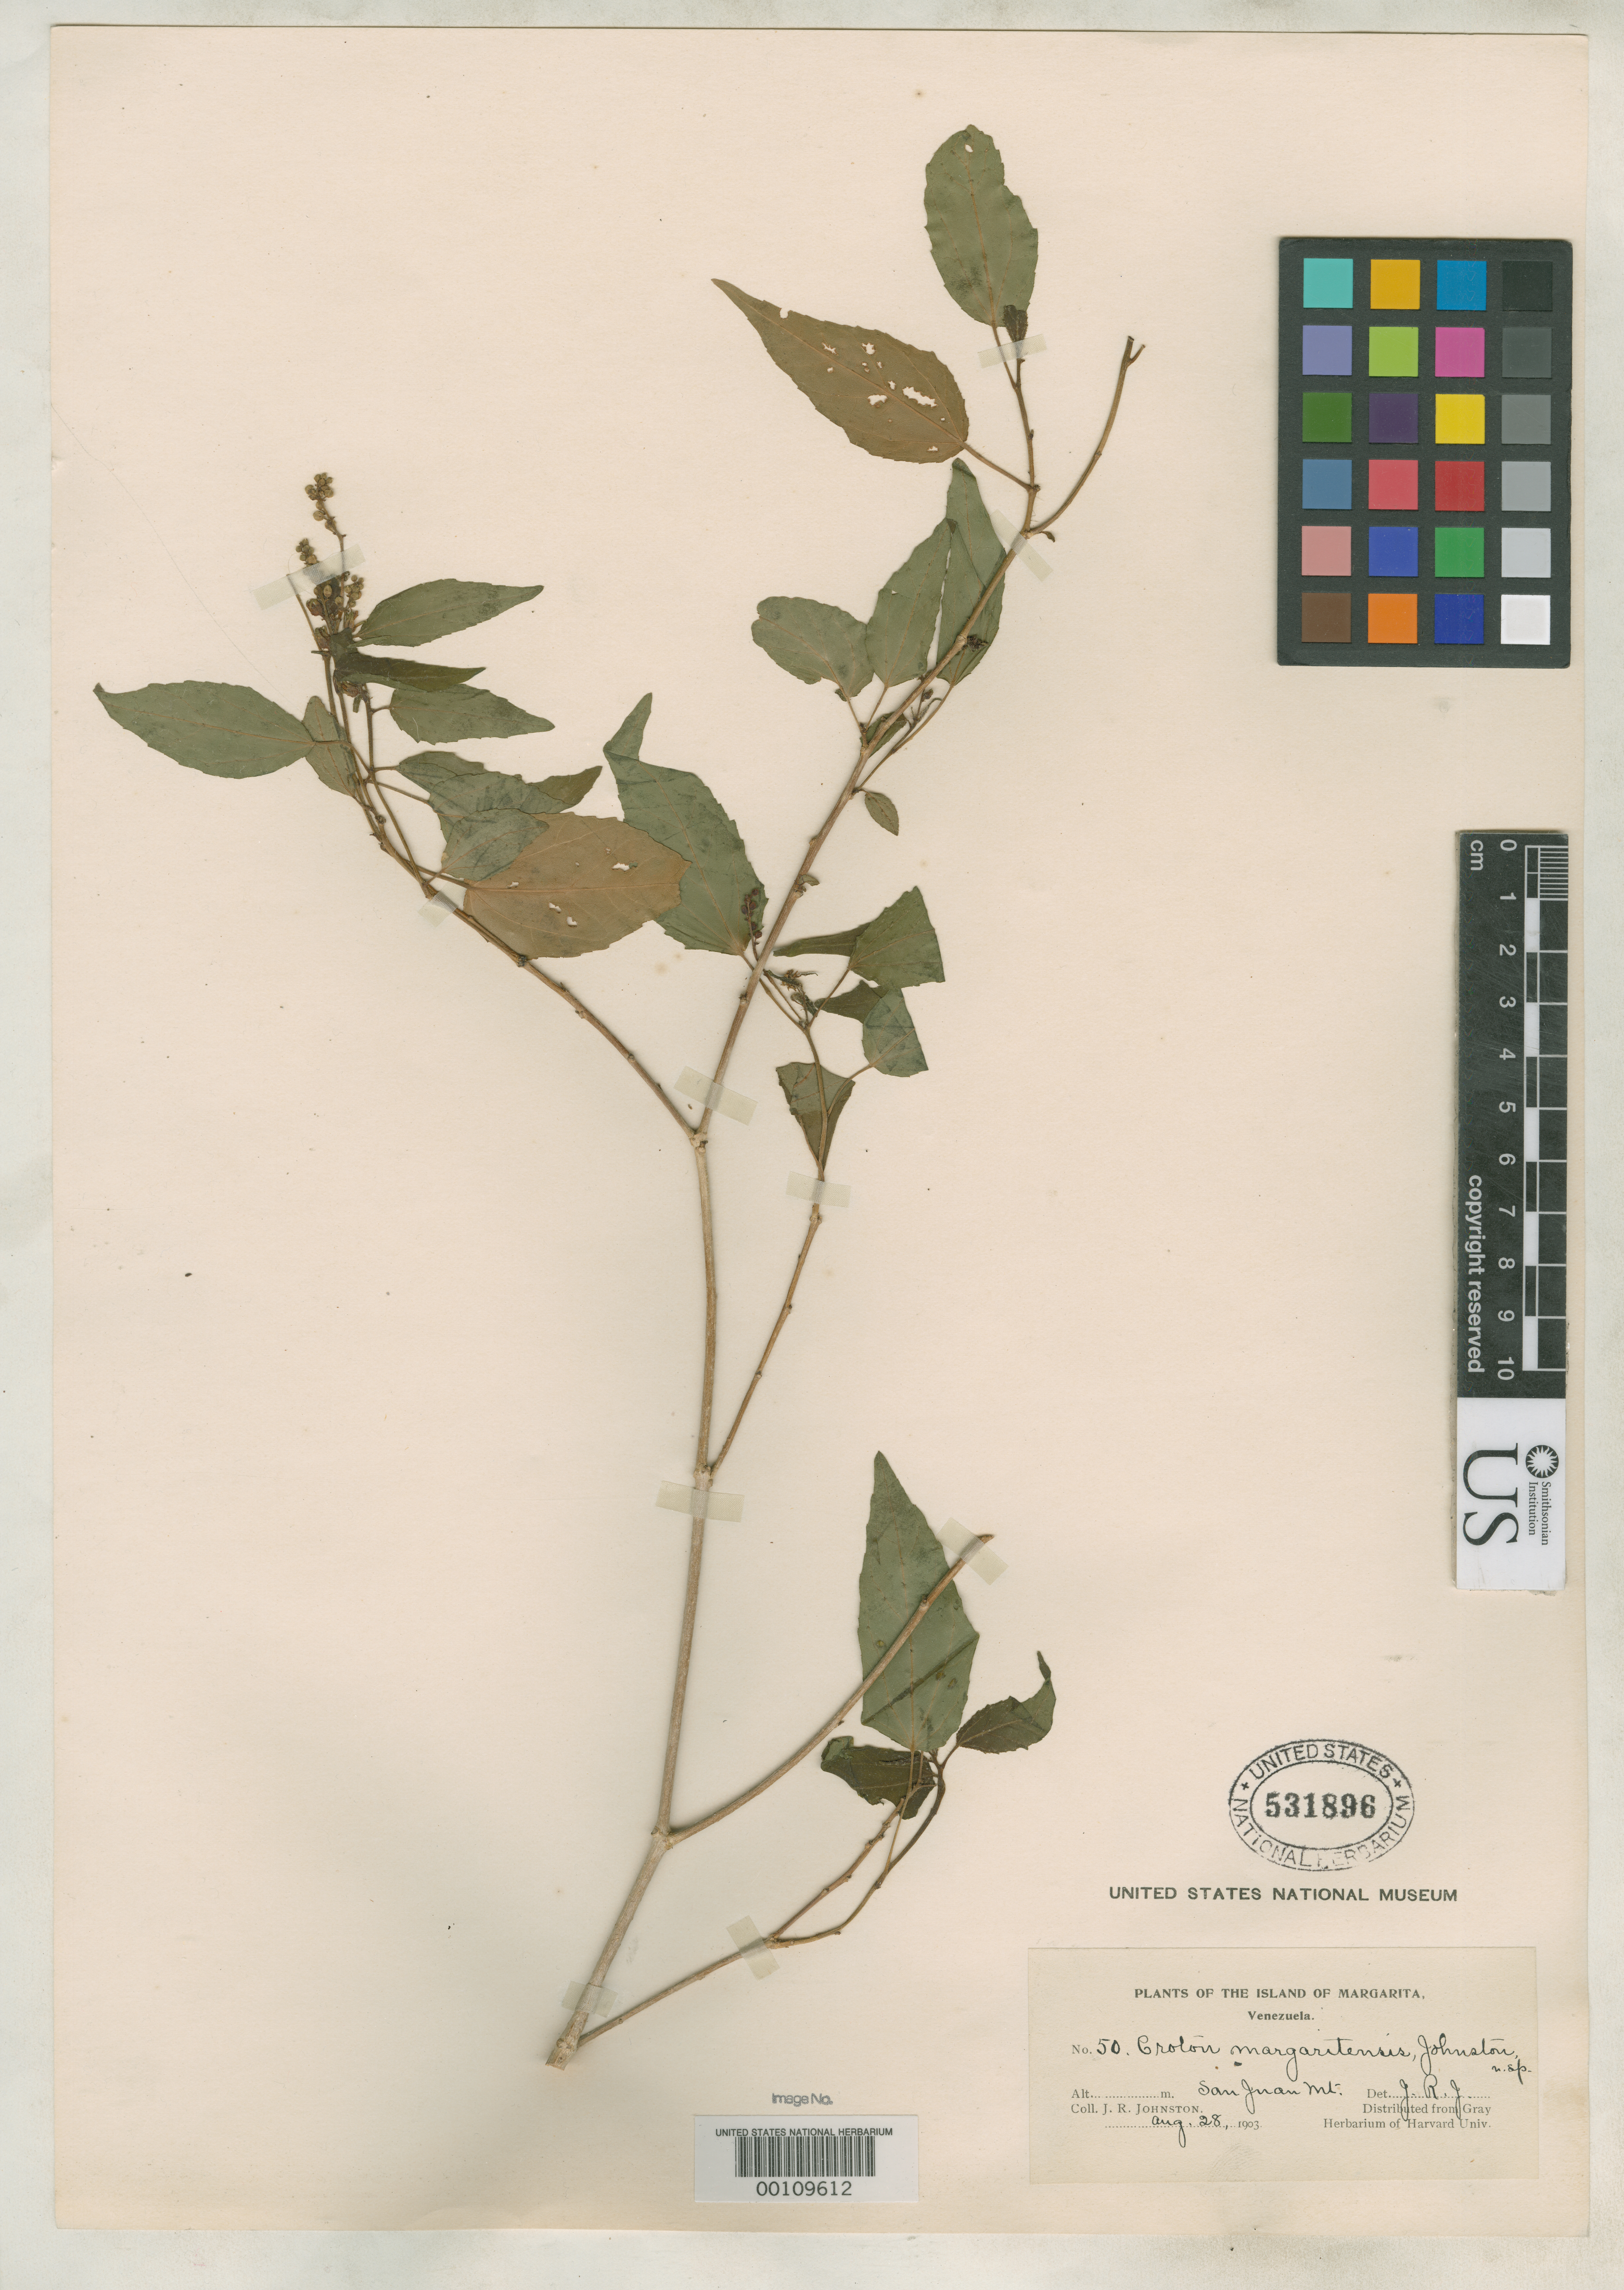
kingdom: Plantae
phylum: Tracheophyta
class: Magnoliopsida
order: Malpighiales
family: Euphorbiaceae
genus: Croton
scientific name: Croton margaritensis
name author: J.R. Johnst.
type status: Isotype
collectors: J. Johnston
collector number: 50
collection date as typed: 28 Aug 1903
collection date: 1903-08-28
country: Venezuela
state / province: Nueva Esparta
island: Margarita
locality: San Juan Mt.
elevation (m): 700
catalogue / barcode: US 531896